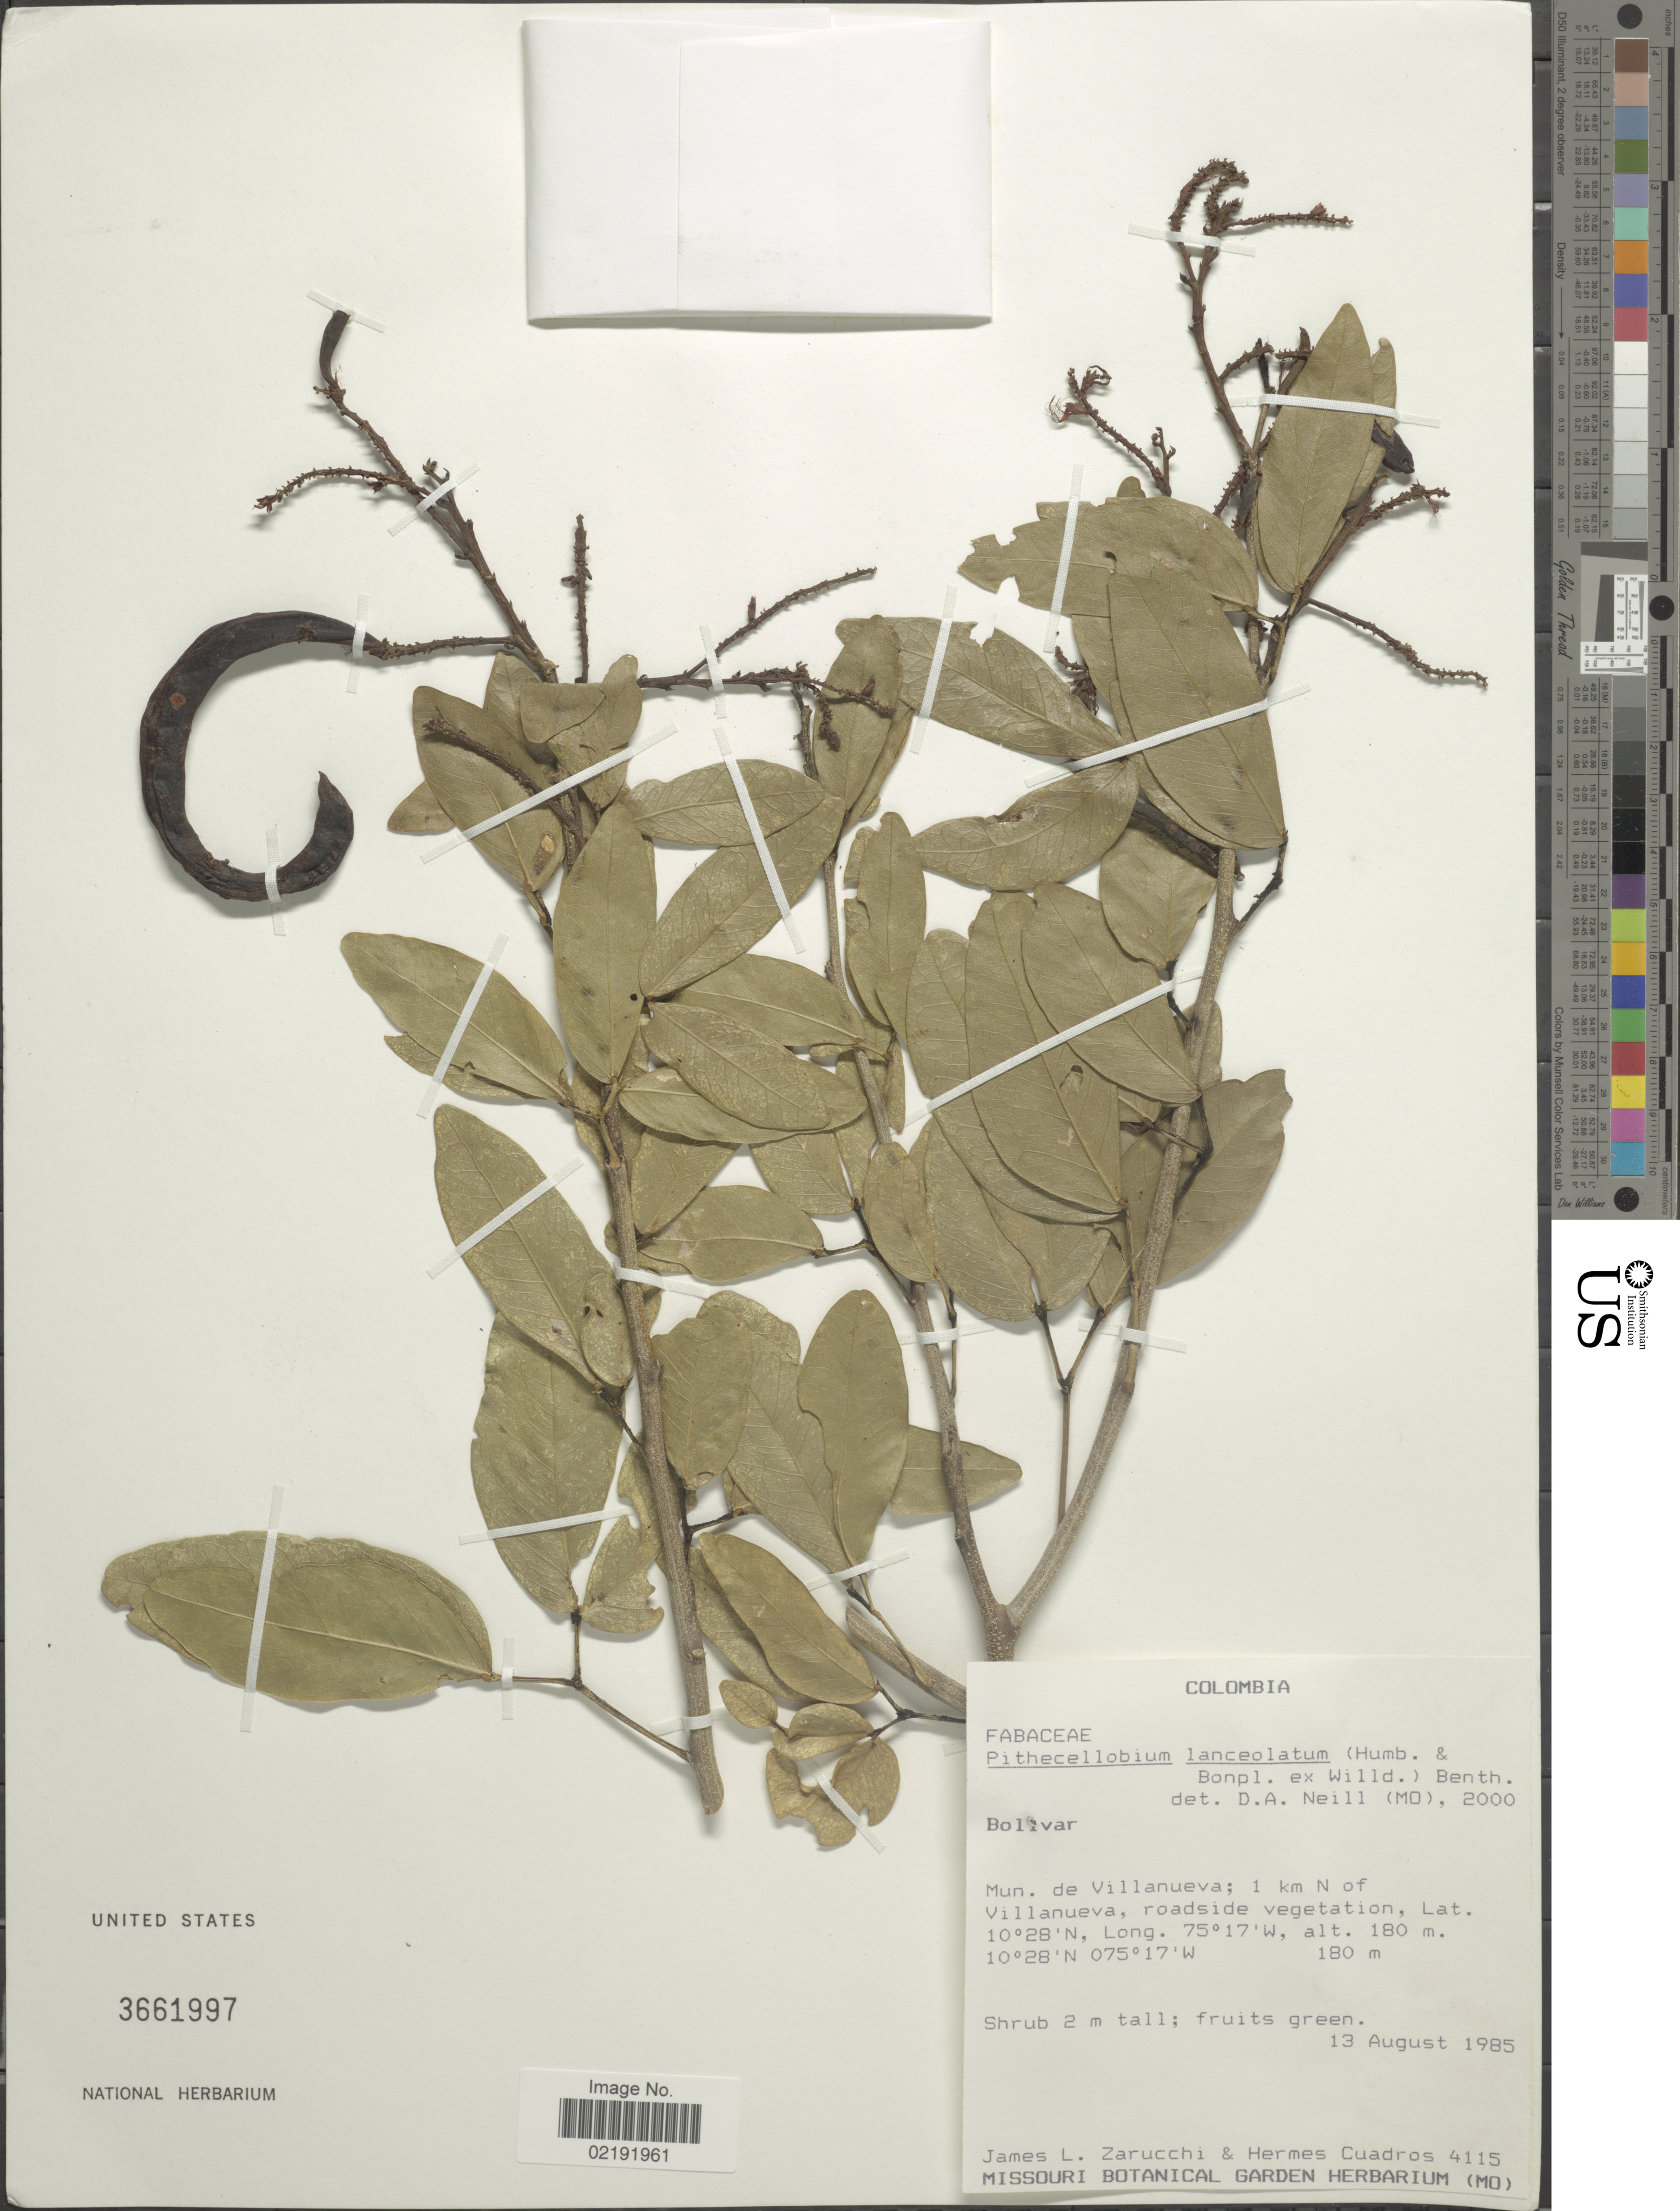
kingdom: Plantae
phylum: Tracheophyta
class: Magnoliopsida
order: Fabales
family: Fabaceae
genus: Pithecellobium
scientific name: Pithecellobium lanceolatum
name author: (Humb. & Bonpl. ex Willd.) Benth.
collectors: J. L. Zarucchi & H. Cuadros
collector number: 4115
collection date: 1985-08-13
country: Colombia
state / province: Bolívar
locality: Bolivar. Mun. de Villanueva; 1 km N of Villanueva, roadside vegetation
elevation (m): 180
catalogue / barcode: US 3661997